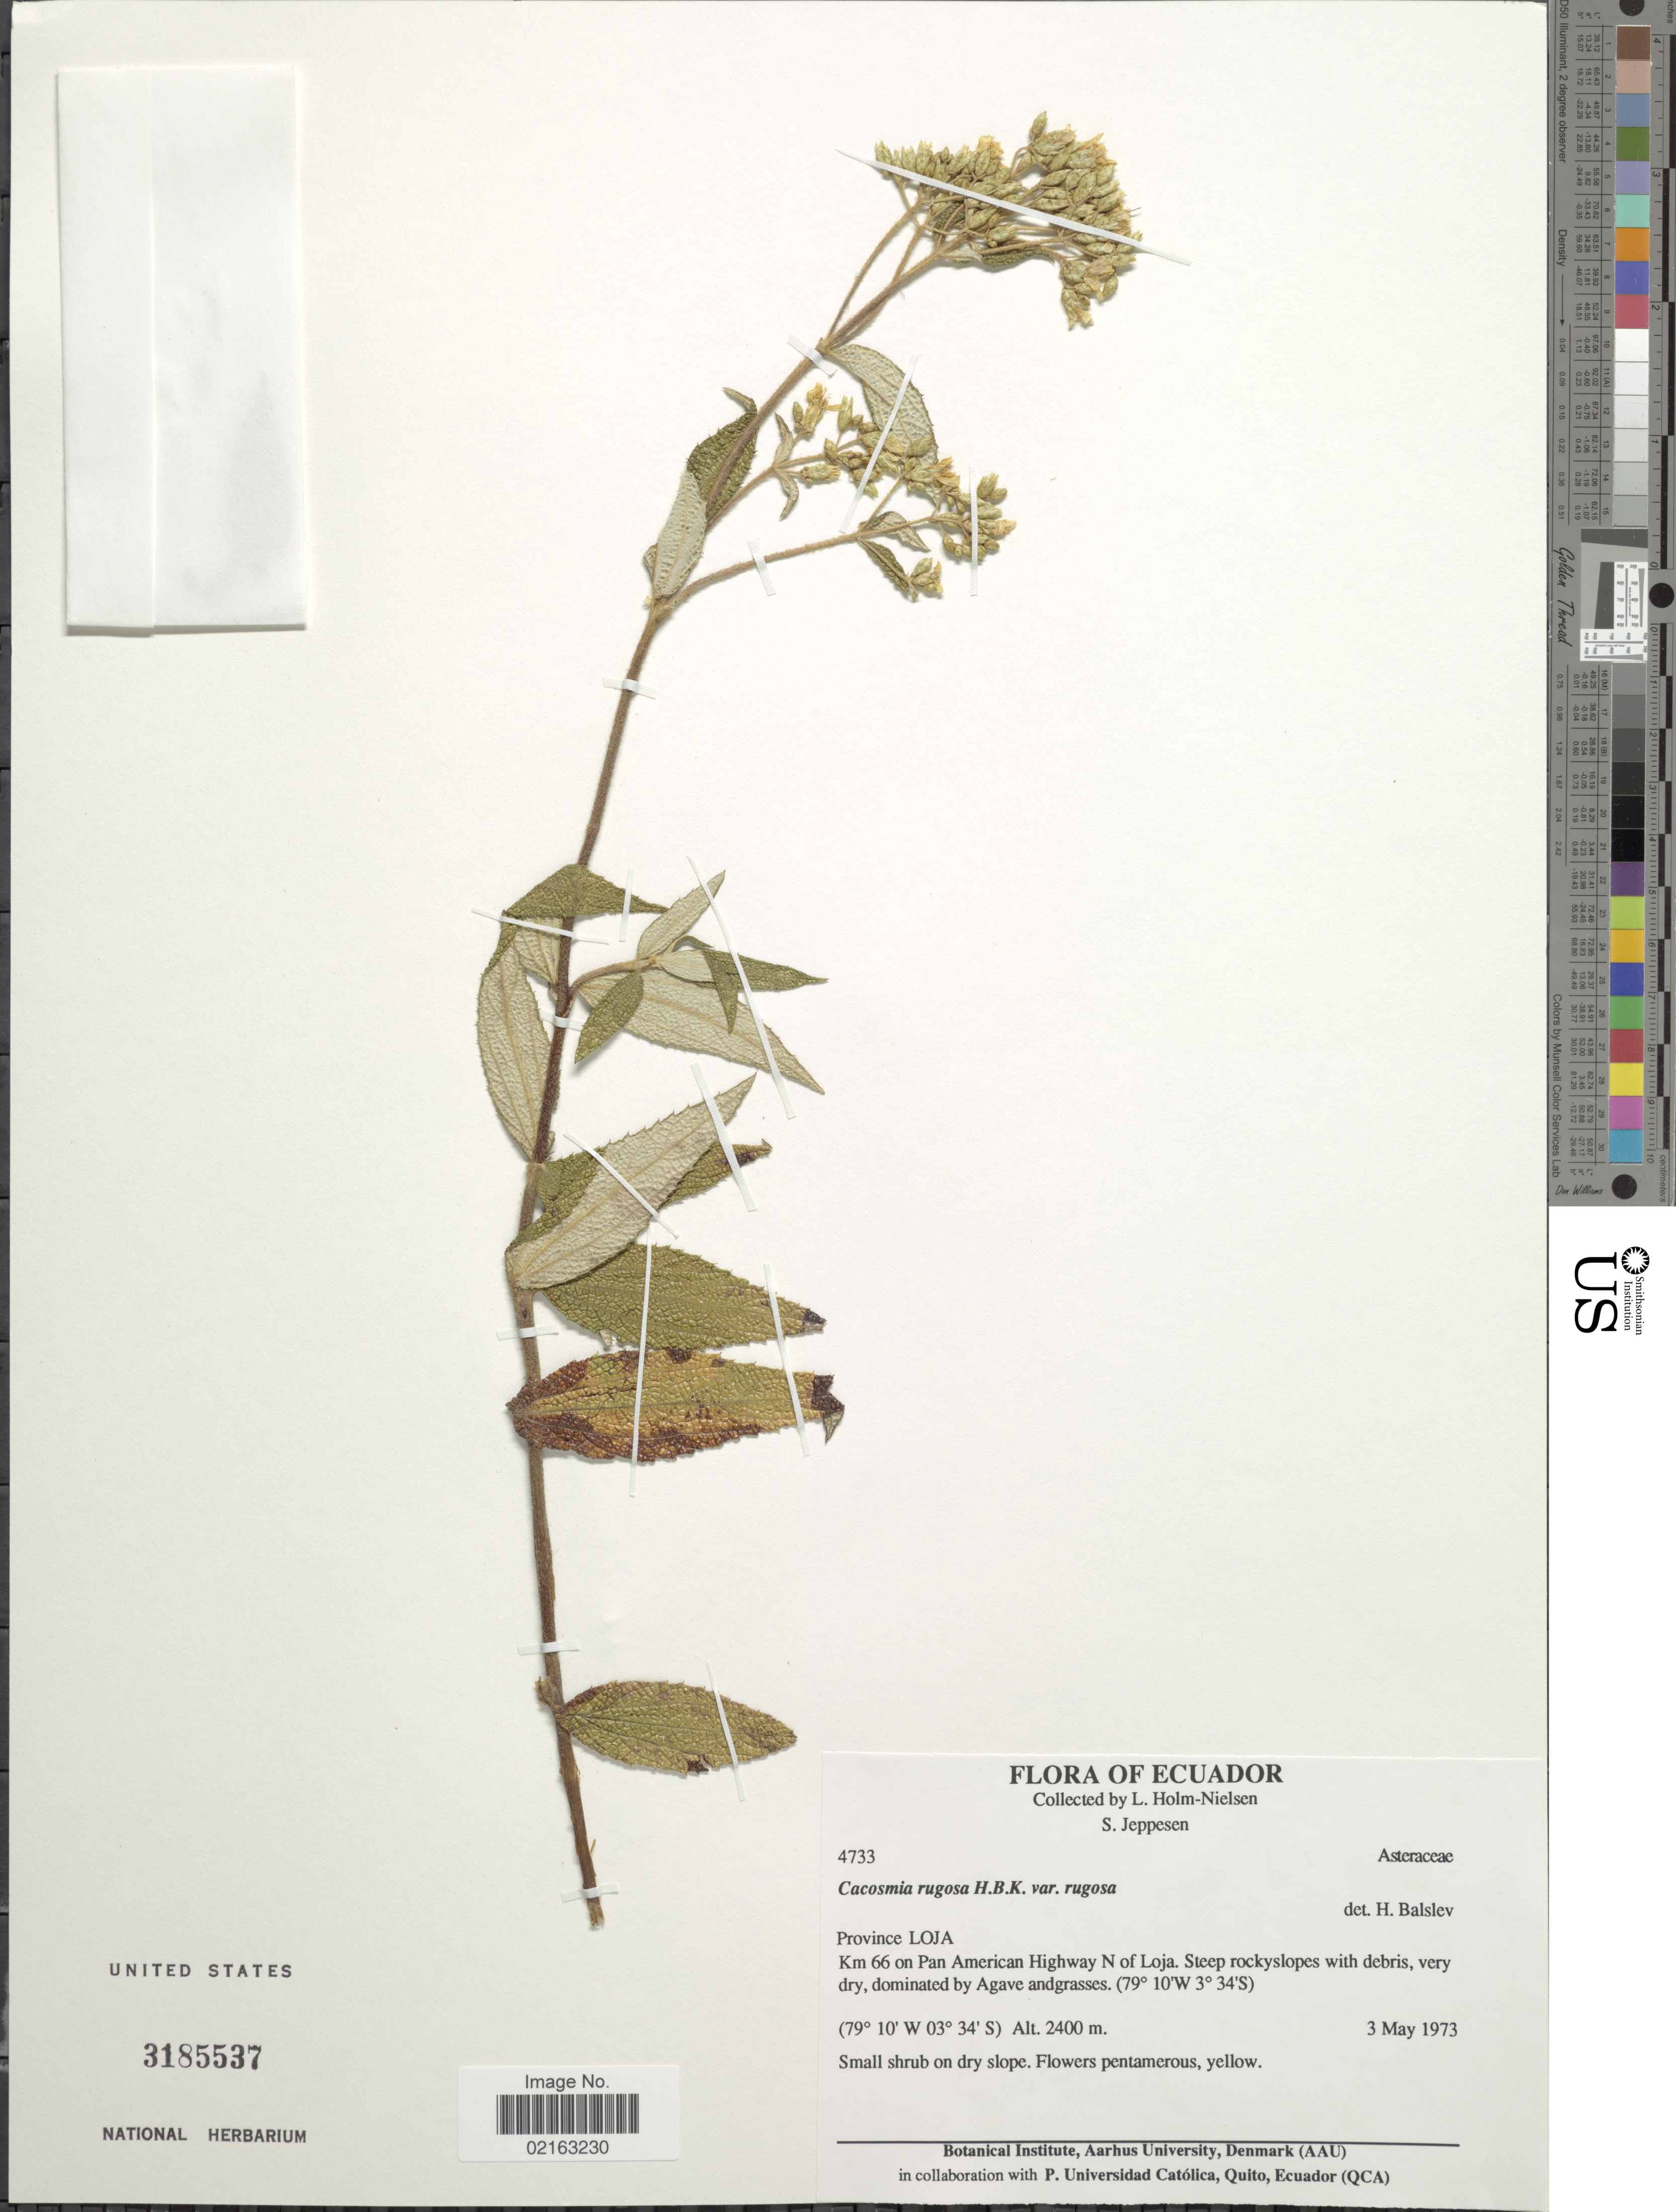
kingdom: Plantae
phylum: Tracheophyta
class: Magnoliopsida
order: Asterales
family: Asteraceae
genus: Cacosmia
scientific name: Cacosmia rugosa var. rugosa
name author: Kunth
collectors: L. B. Holm-Nielsen & S. Jeppesen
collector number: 4733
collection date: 1973-05-03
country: Ecuador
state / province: Loja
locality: Province Loja. Km 66 on Pan American Highway N of Loja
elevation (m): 2400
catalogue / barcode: US 3185537